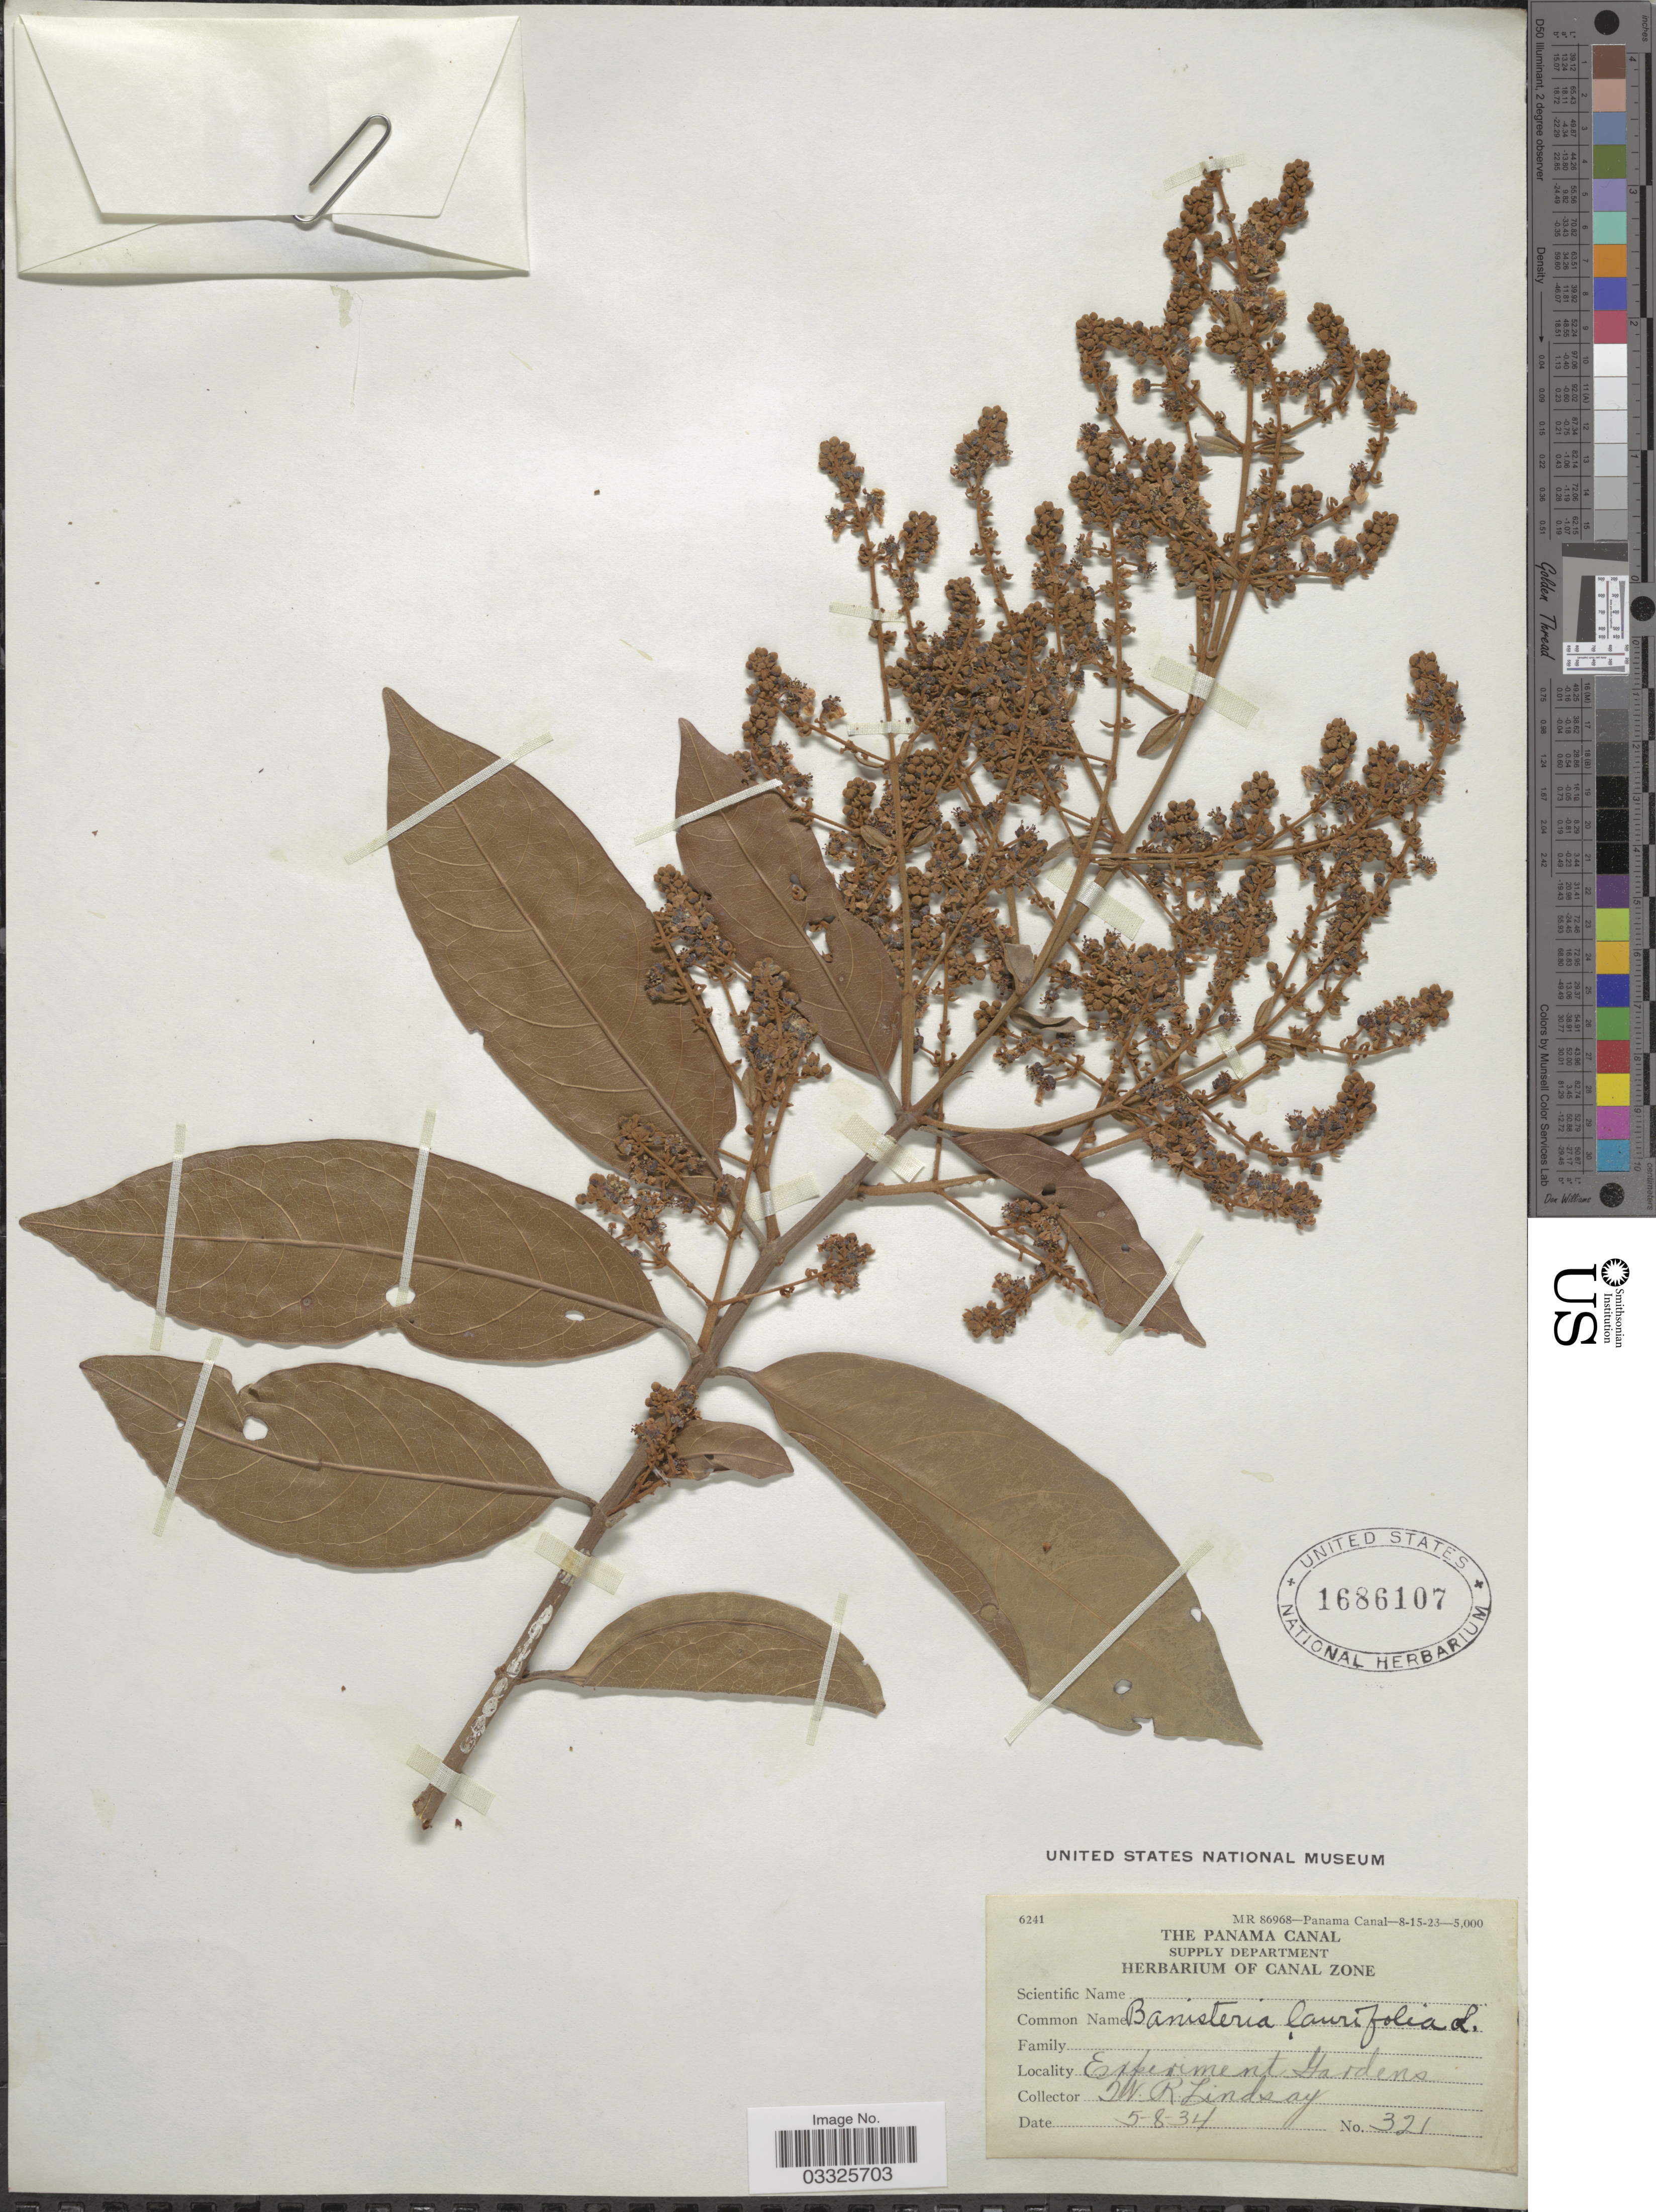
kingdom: Plantae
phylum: Tracheophyta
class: Magnoliopsida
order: Malpighiales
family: Malpighiaceae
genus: Heteropterys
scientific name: Heteropterys laurifolia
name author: (L.) A. Juss.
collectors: W. Lindsay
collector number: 321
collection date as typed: Transcribed d/m/y: 5/8/34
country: Panama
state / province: Colón / Panamá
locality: Experiment Gardens.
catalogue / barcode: US 1686107